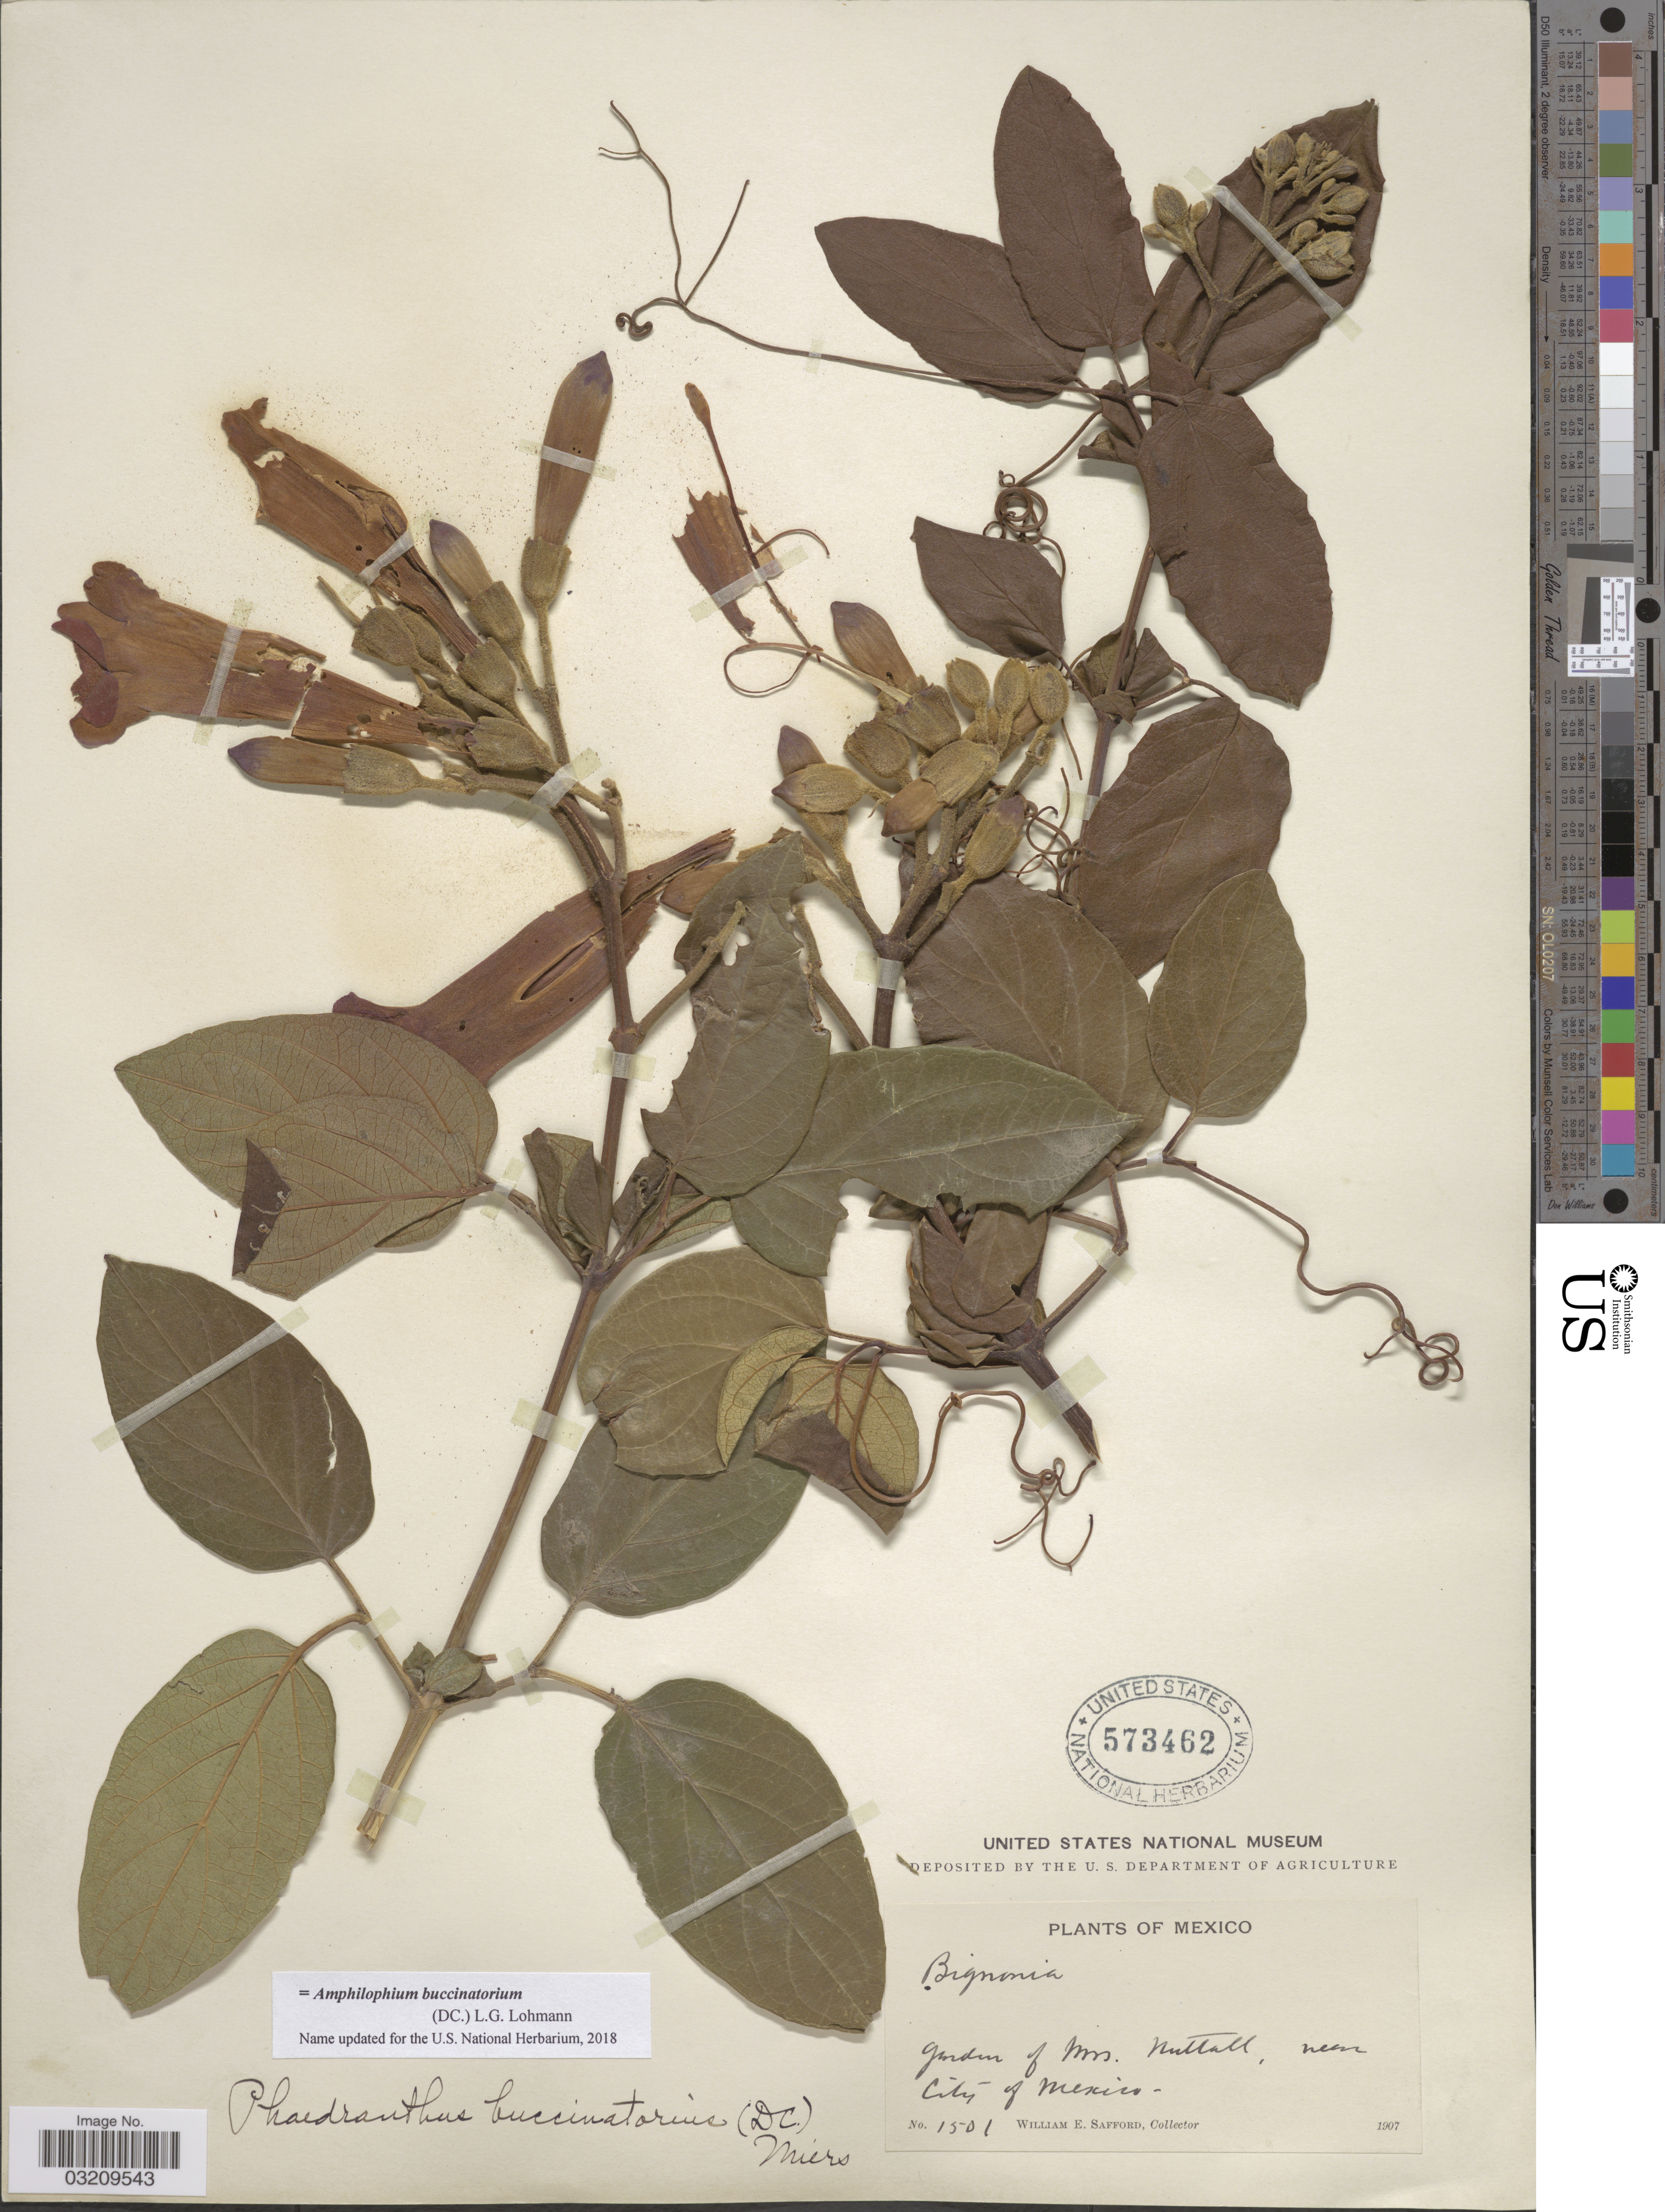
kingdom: Plantae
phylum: Tracheophyta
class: Magnoliopsida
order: Lamiales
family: Bignoniaceae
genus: Amphilophium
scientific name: Amphilophium buccinatorium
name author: (DC.) L.G. Lohmann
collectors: W. E. Safford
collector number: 1501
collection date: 1907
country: Mexico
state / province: México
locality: Garden of Mrs. Nuttall, near city of Mexico.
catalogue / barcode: US 573462